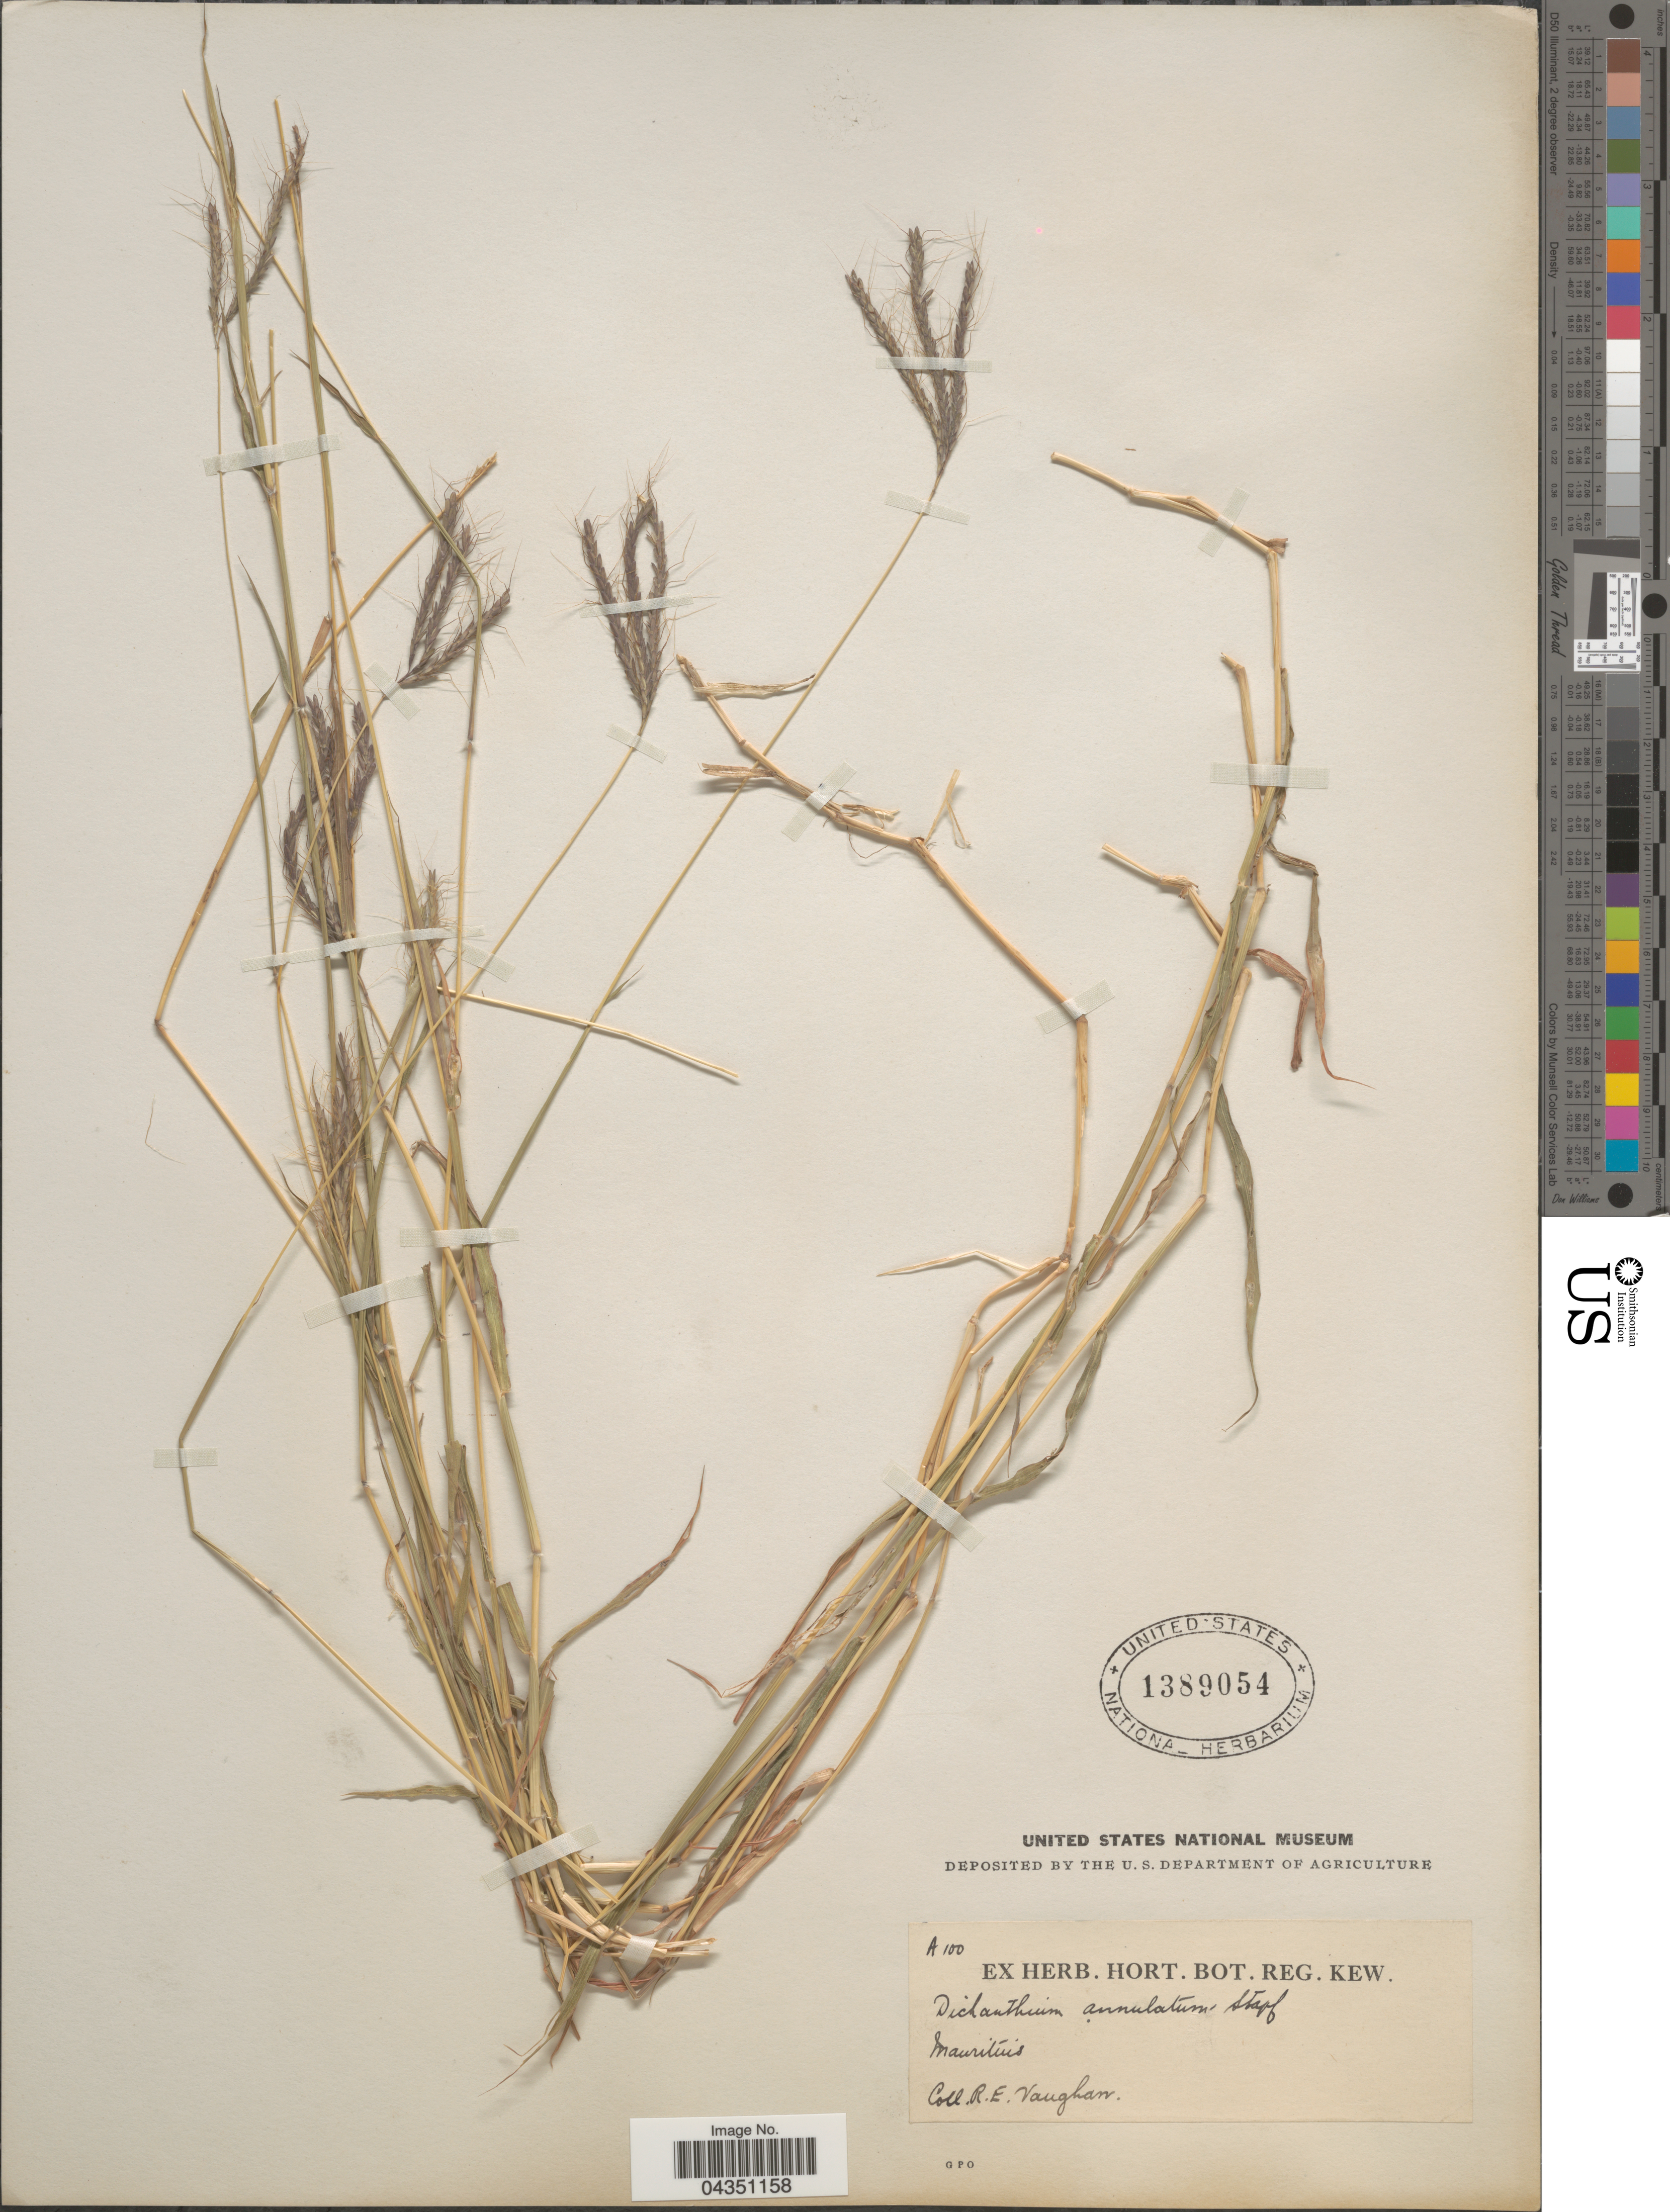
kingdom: Plantae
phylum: Tracheophyta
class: Liliopsida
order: Poales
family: Poaceae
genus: Dichanthium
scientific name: Dichanthium annulatum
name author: (Forssk.) Stapf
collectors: R. Vaughan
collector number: A100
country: Mauritius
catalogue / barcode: US 1389054